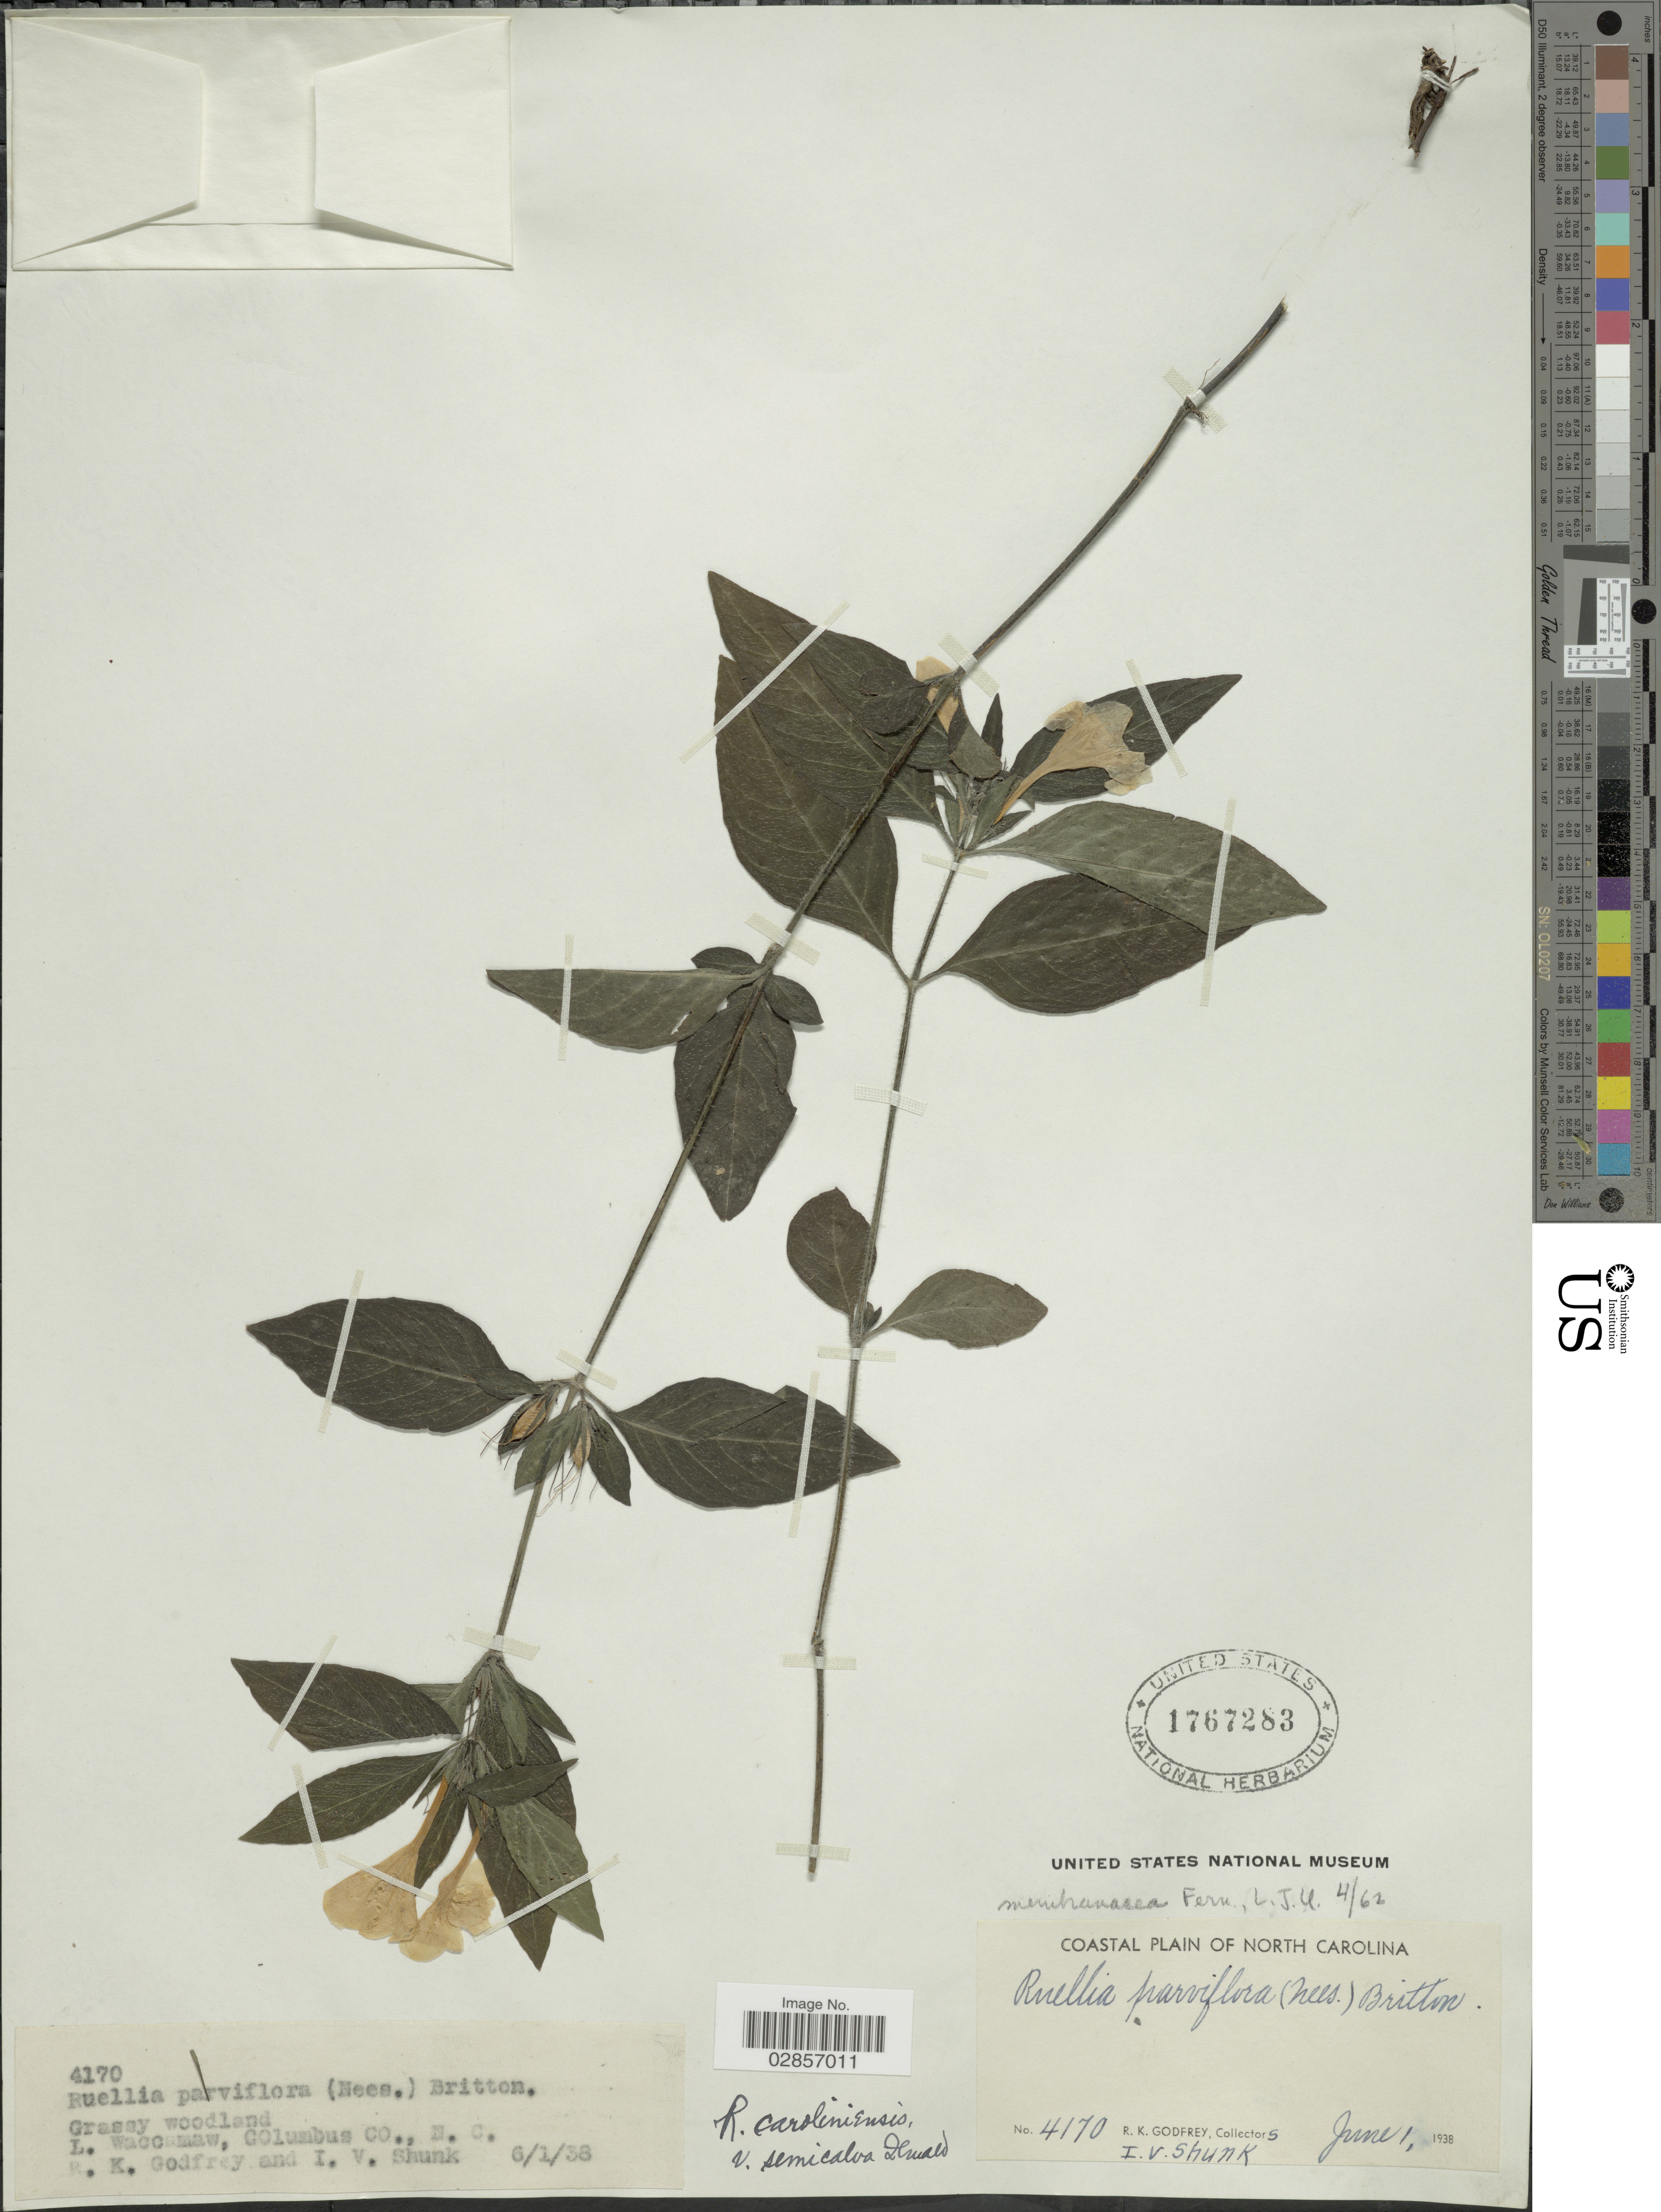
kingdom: Plantae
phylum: Tracheophyta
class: Magnoliopsida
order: Lamiales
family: Acanthaceae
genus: Ruellia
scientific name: Ruellia caroliniensis var. membranacea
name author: Fernald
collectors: R. K. Godfrey & I. Shunk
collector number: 4170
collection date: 1938-06-01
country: United States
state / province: North Carolina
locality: Coastal Plain of North Carolina. L. Waccamaw, Columbus Co.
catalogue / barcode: US 1767283